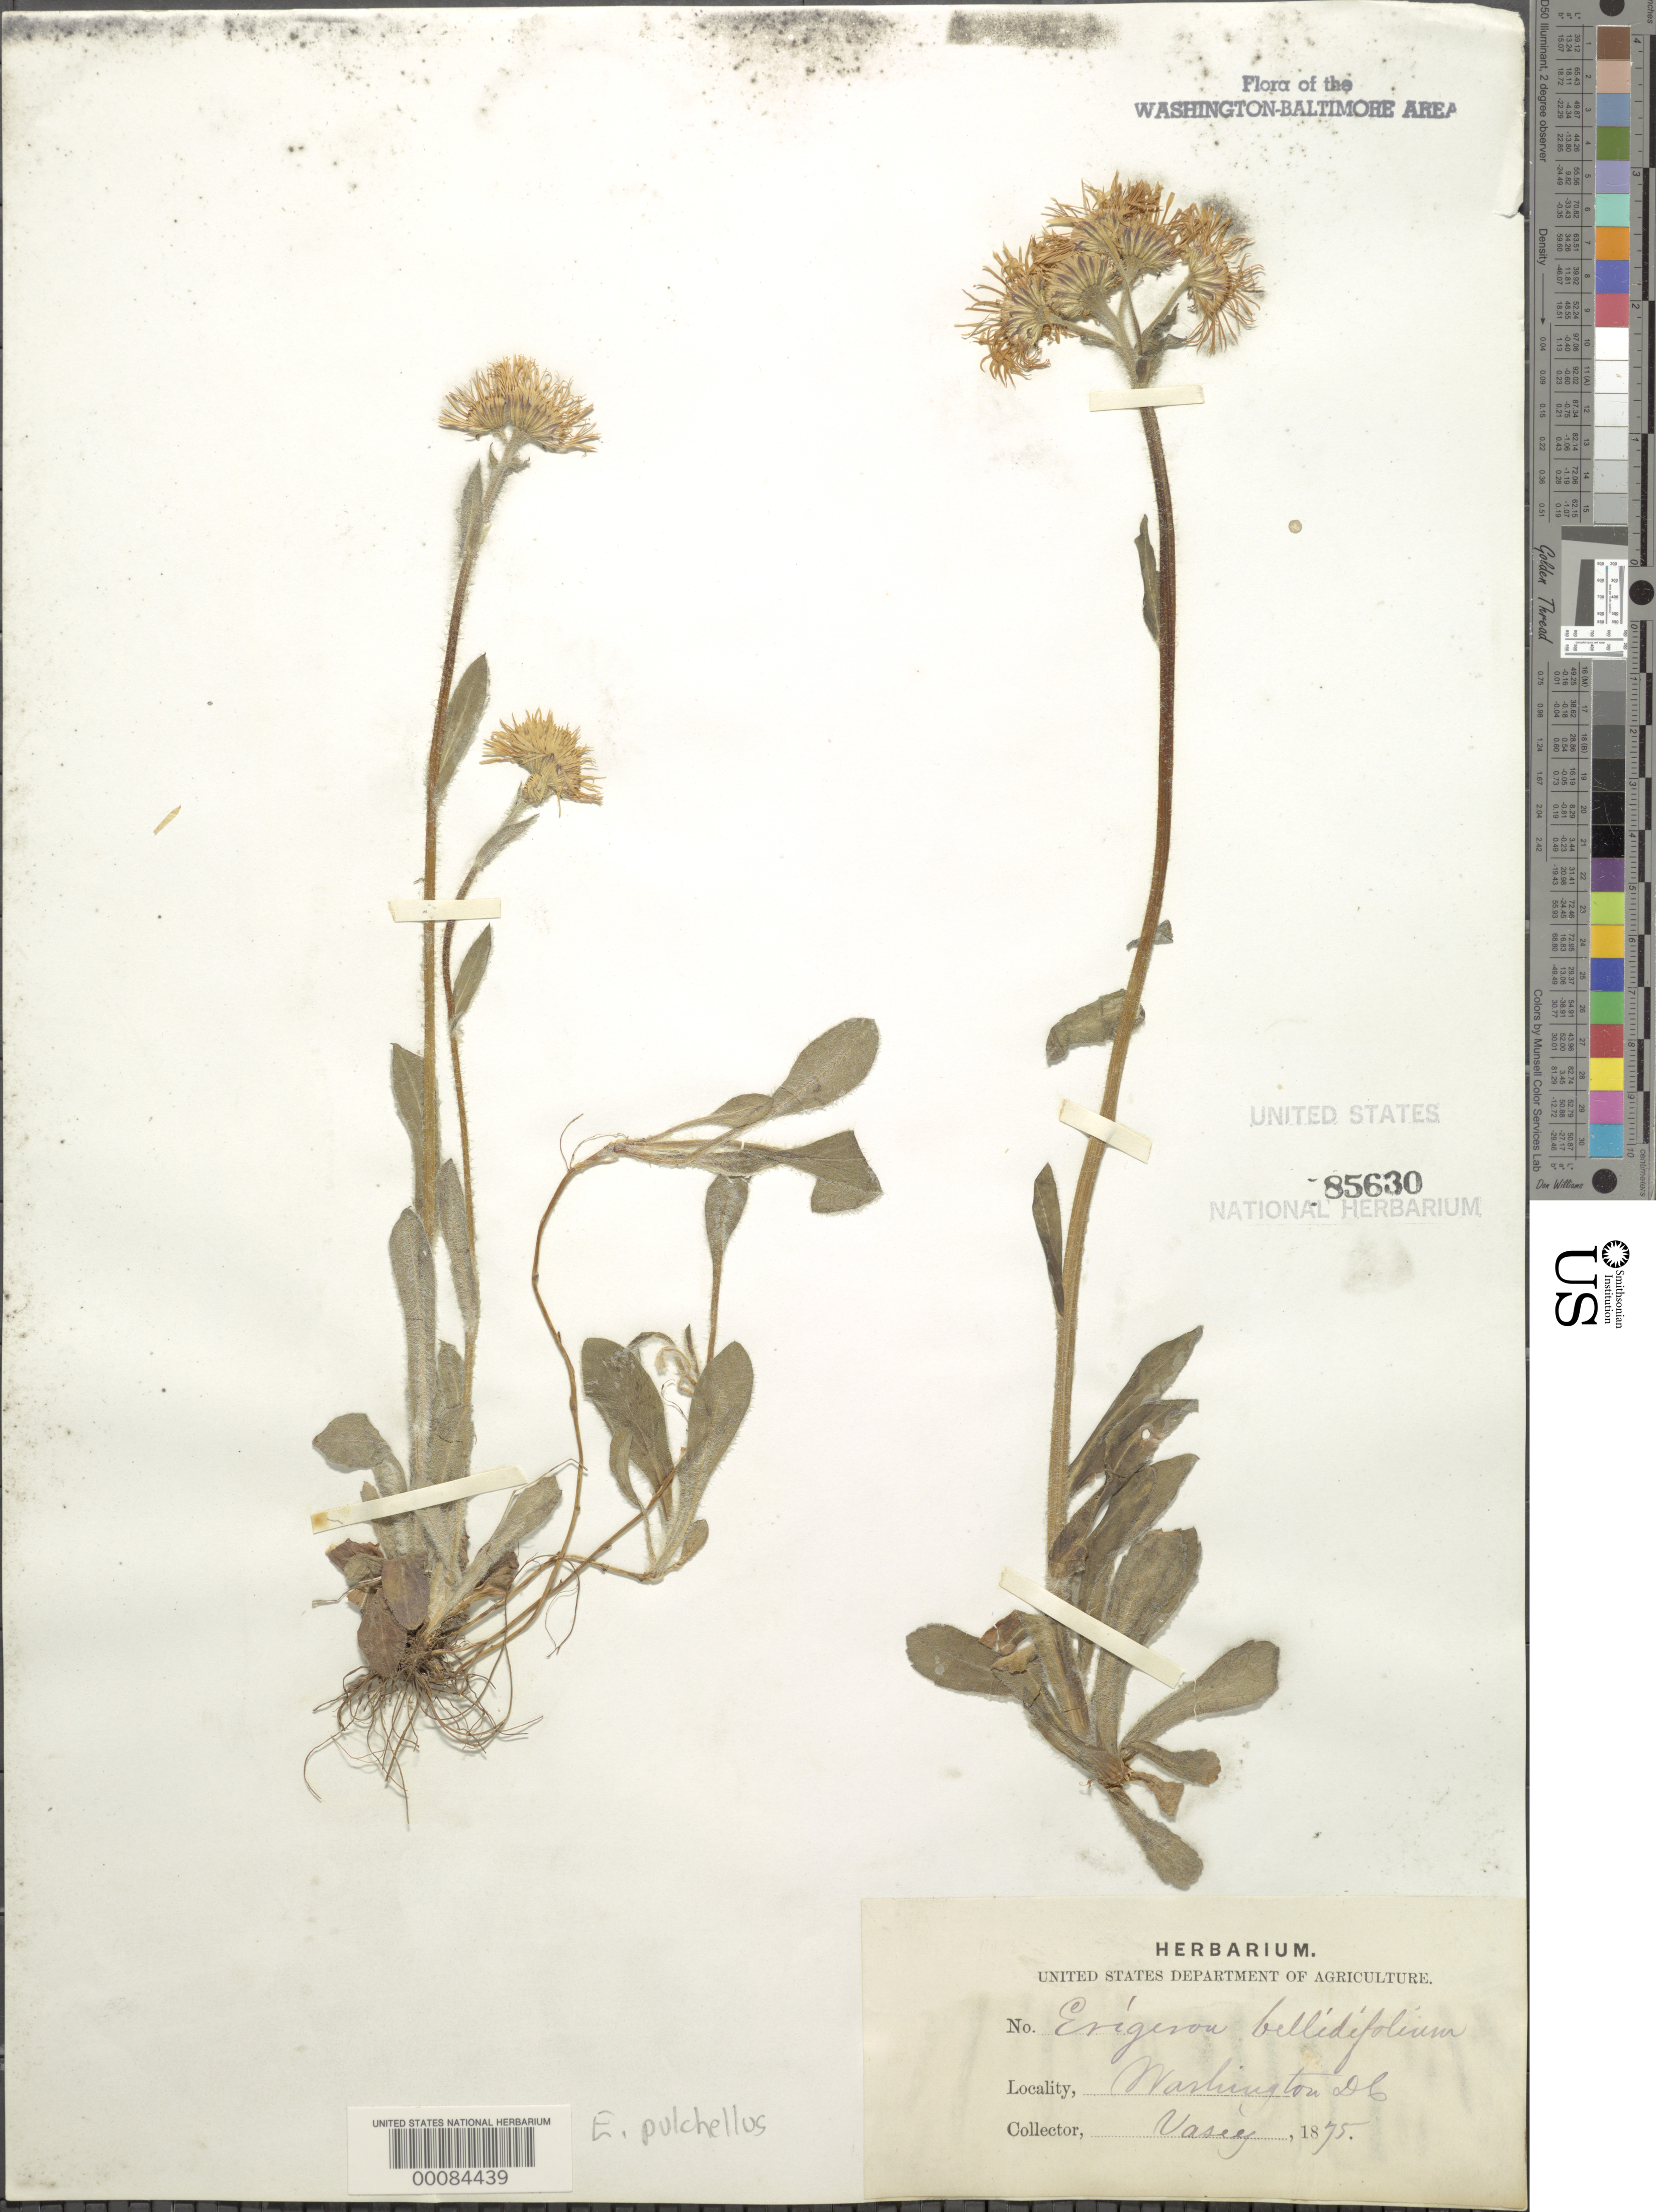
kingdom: Plantae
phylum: Tracheophyta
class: Magnoliopsida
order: Asterales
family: Asteraceae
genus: Erigeron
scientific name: Erigeron pulchellus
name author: Michx.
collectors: G. Vasey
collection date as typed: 1875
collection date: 1875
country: United States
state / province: District of Columbia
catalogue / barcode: US 85630